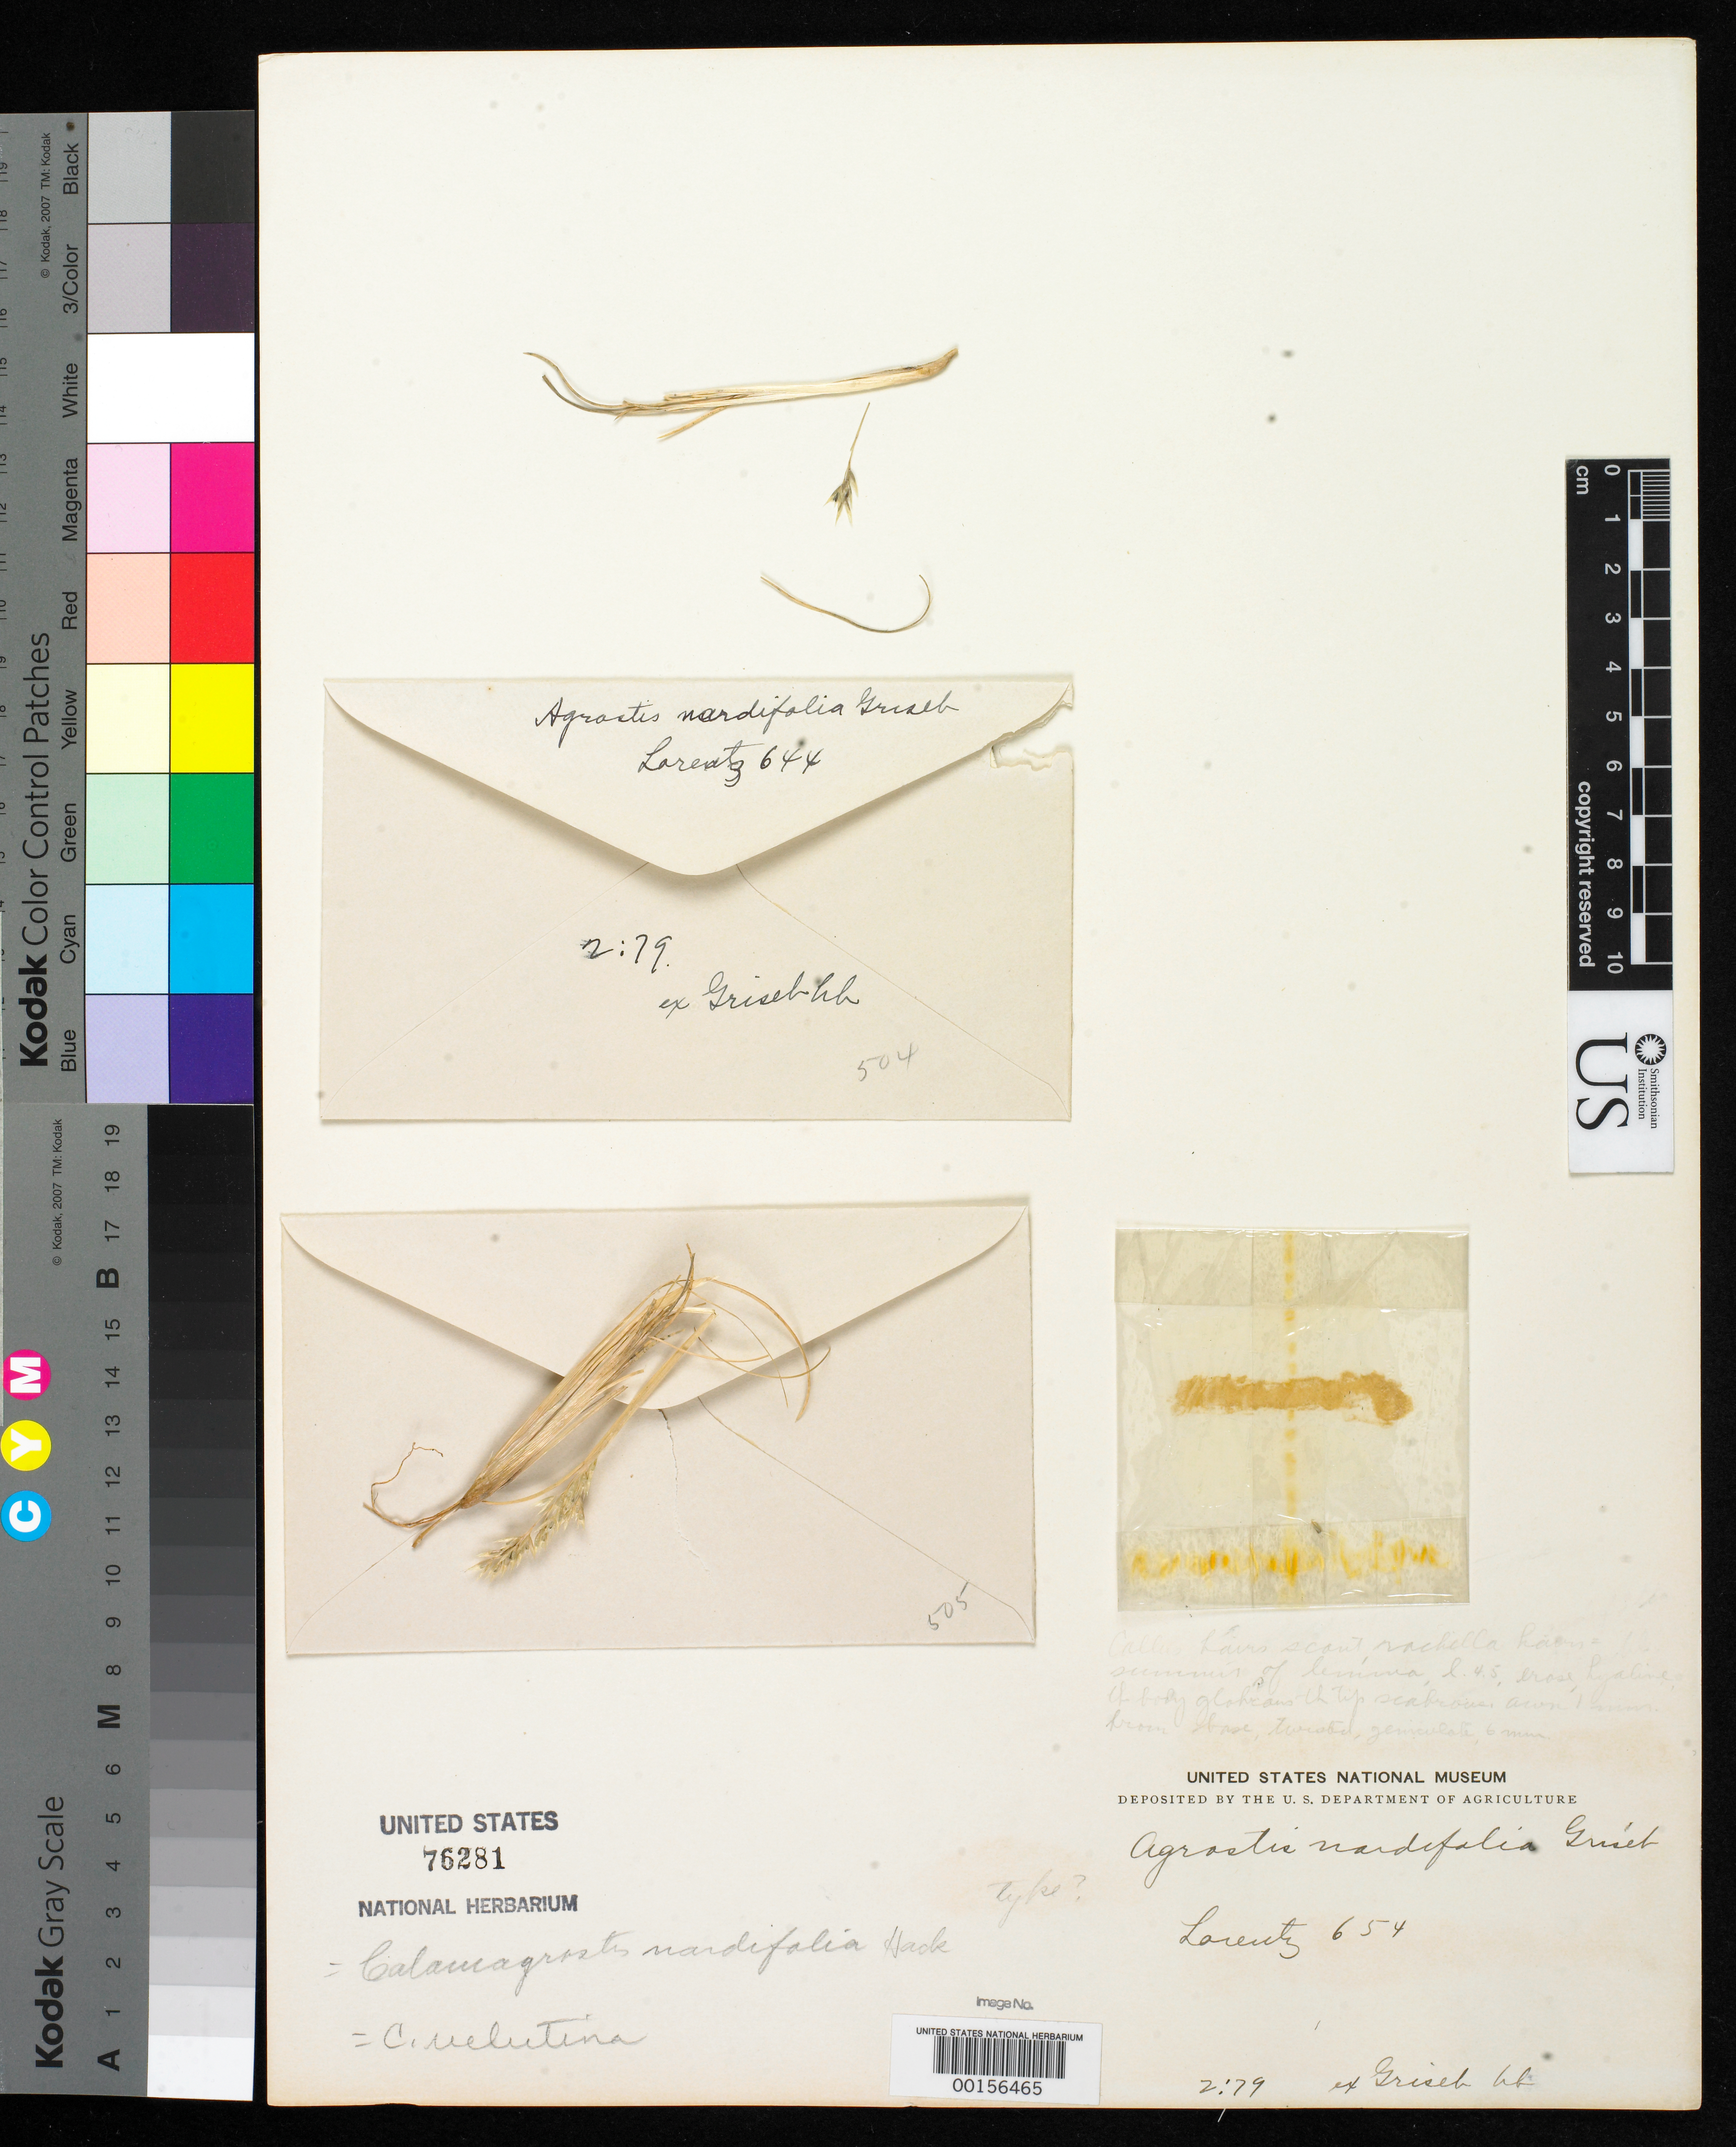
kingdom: Plantae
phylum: Tracheophyta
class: Liliopsida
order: Poales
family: Poaceae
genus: Agrostis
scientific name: Agrostis nardiflora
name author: Griseb.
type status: Type Fragment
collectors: P. G. Lorentz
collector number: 654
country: Argentina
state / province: Catamarca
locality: In collibus pr. Yakutula versus Belon [Belen?].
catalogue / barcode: US 76281